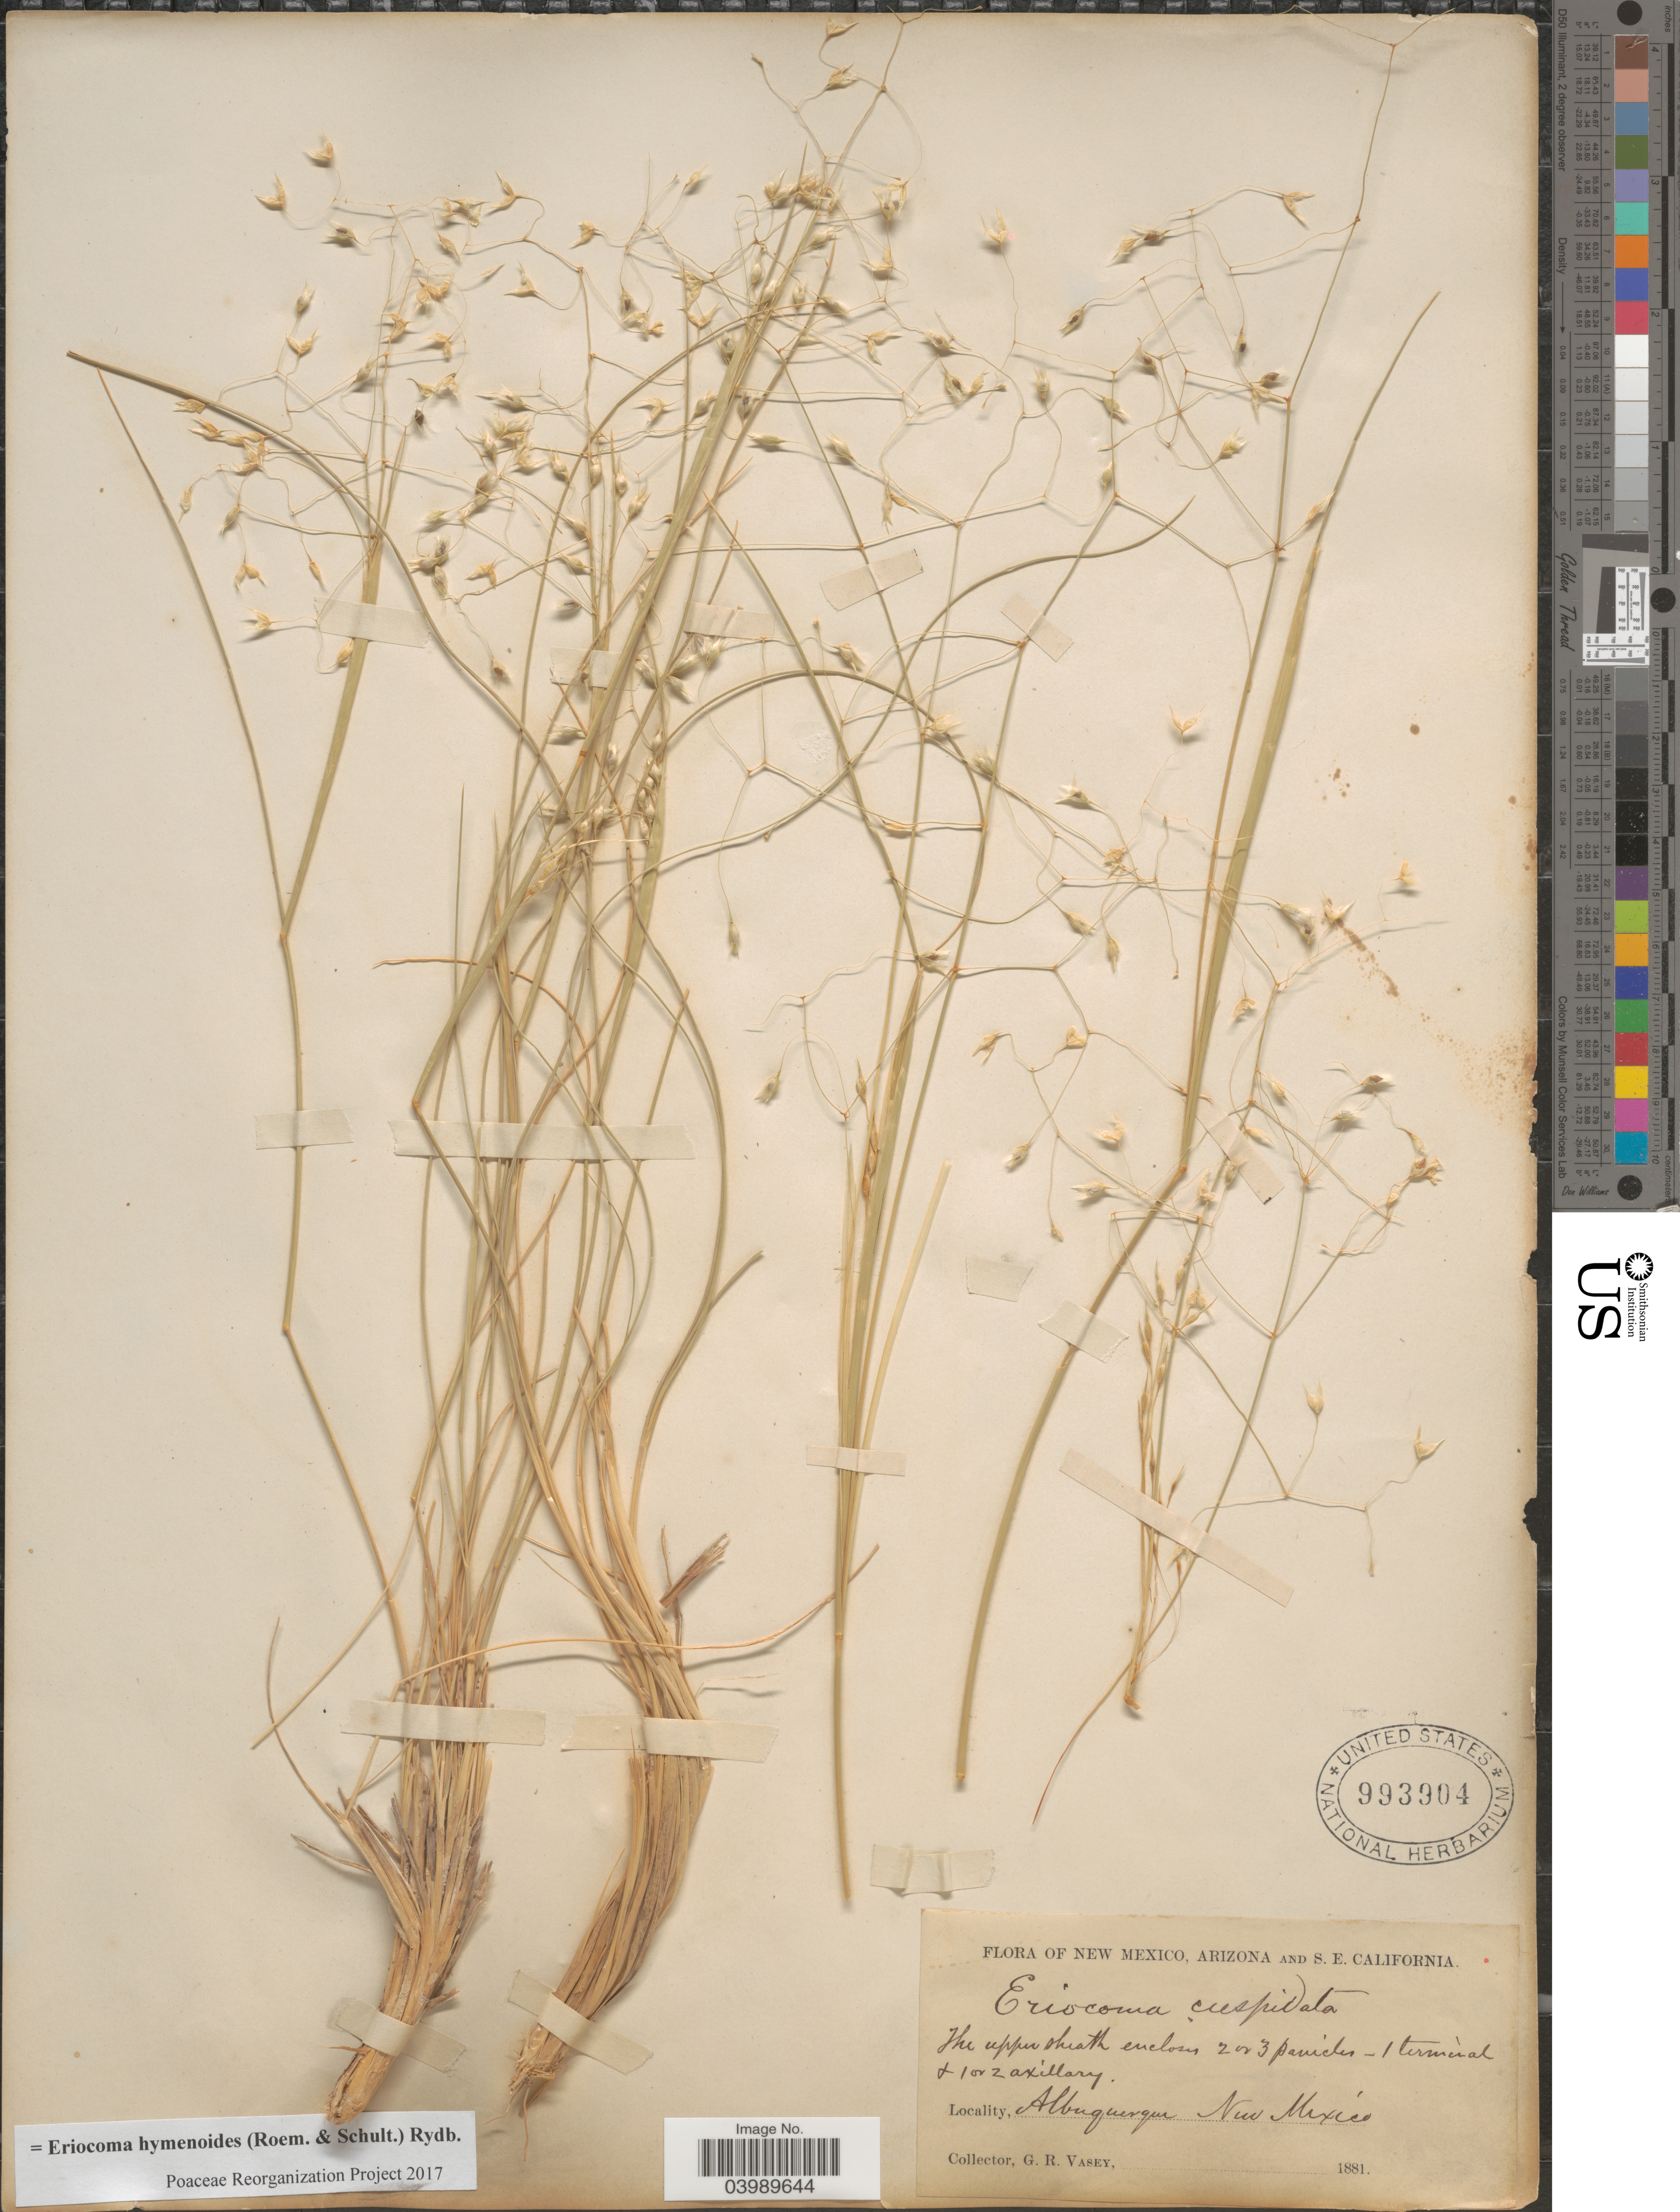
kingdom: Plantae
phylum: Tracheophyta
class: Liliopsida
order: Poales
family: Poaceae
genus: Eriocoma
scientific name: Eriocoma hymenoides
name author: (Roem. & Schult.) Rydb.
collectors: G. R. Vasey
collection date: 1881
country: United States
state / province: New Mexico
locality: Albuquerque.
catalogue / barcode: US 993904